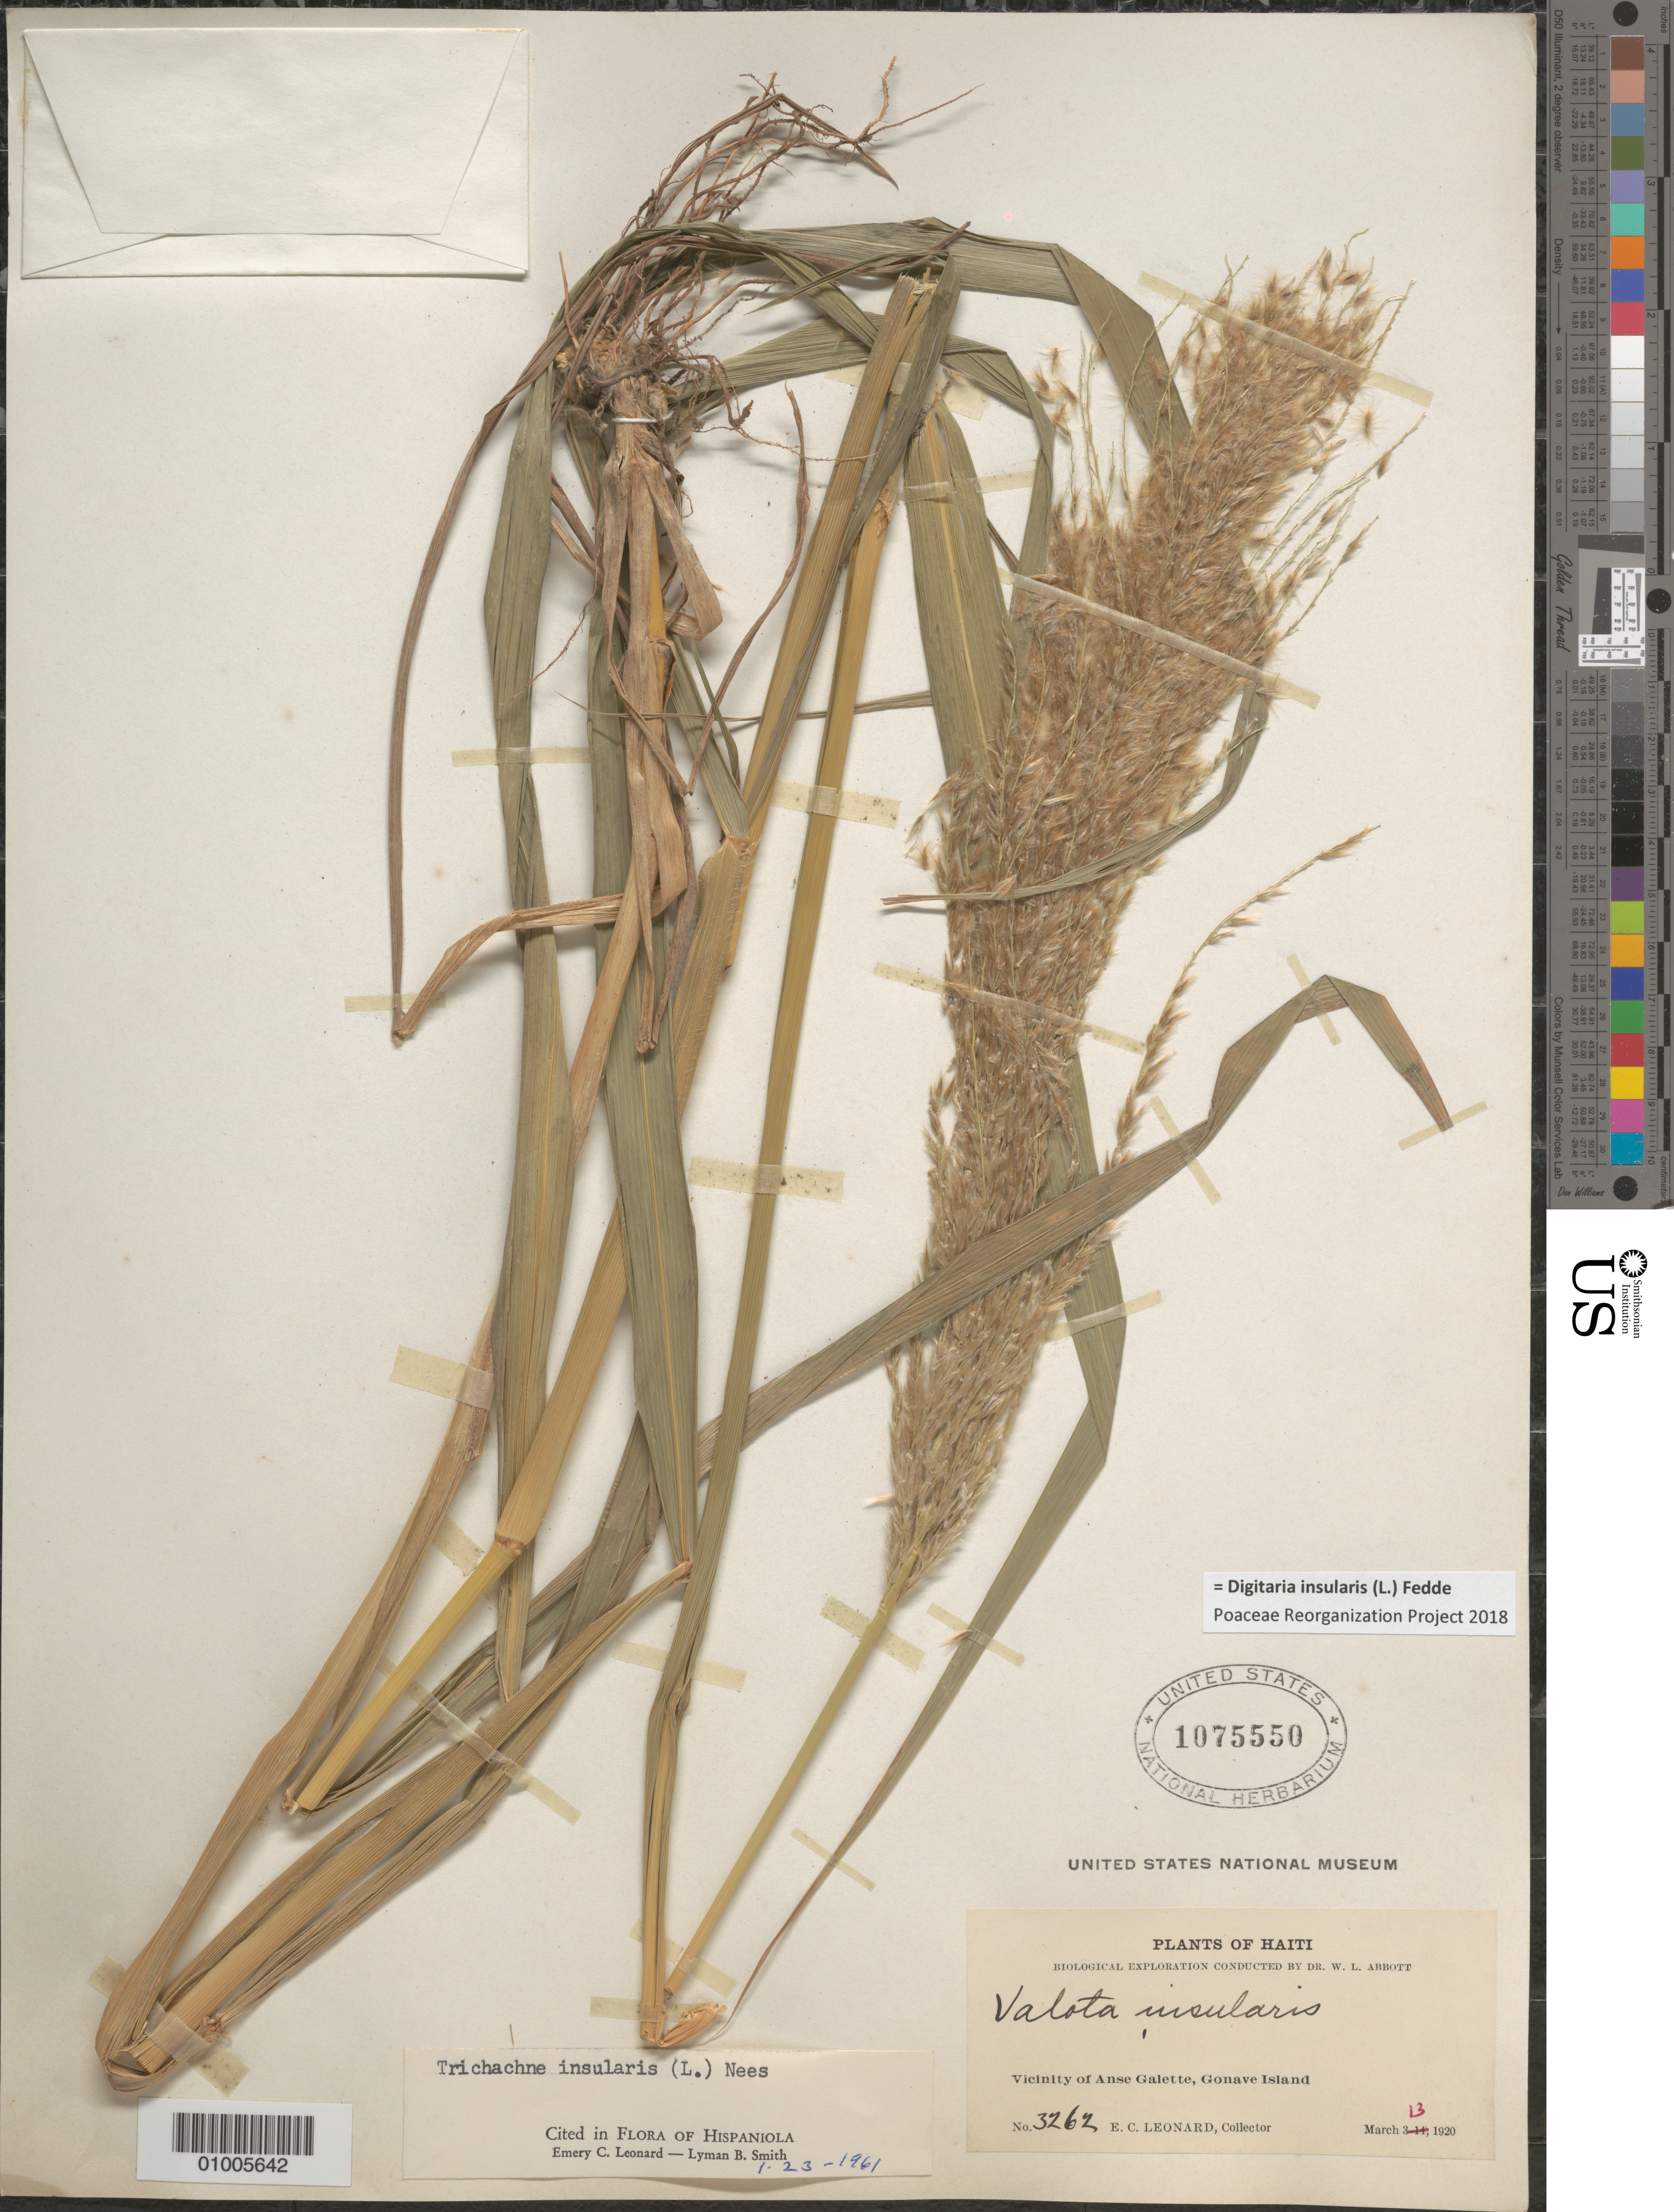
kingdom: Plantae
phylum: Tracheophyta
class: Liliopsida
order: Poales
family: Poaceae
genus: Digitaria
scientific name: Digitaria insularis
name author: (L.) Mez ex Ekman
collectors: E. C. Leonard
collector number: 3262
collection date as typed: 13 Mar 1920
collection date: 1920-03-13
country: Haiti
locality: Anse Galette, Gonave Island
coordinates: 0 N, 0 E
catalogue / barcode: US 1075550